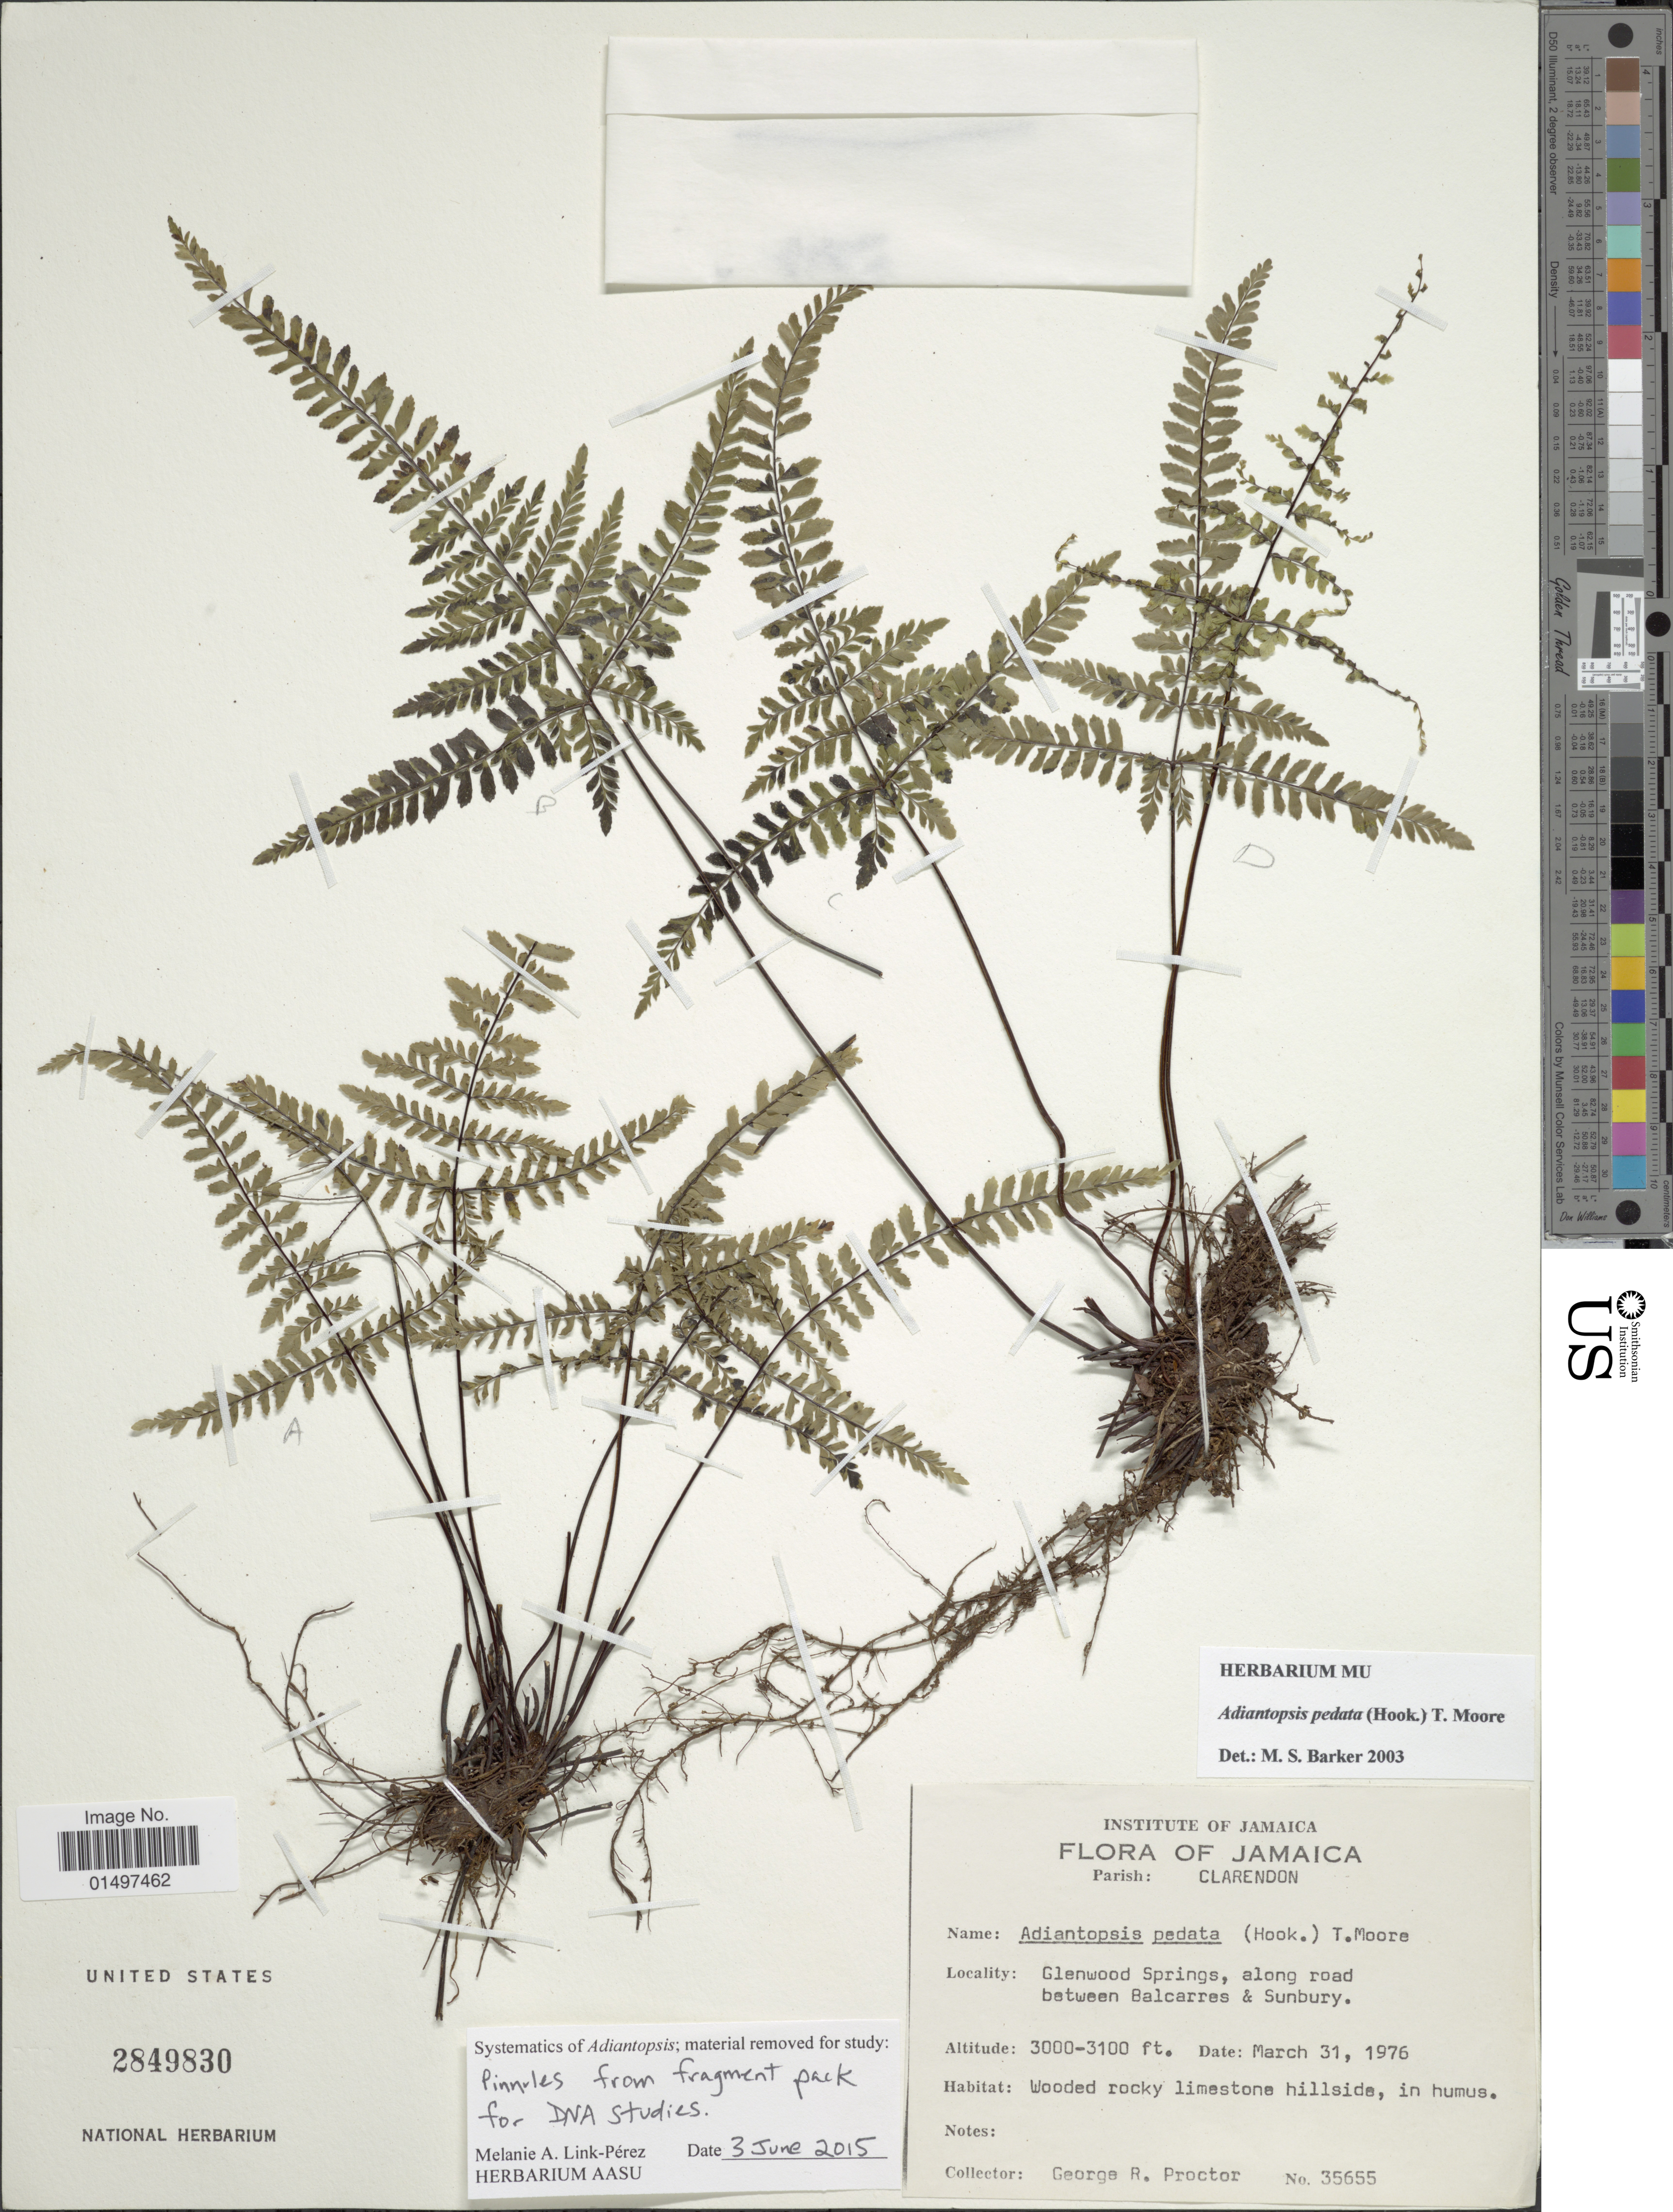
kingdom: Plantae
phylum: Tracheophyta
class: Polypodiopsida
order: Polypodiales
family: Pteridaceae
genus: Adiantopsis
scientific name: Adiantopsis pedata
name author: (Hook.) T. Moore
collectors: G. R. Proctor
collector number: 35655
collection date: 1976-03-31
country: Jamaica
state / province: Clarendon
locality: Parish: Clarendon. Glenwood Springs, along road between Balcarres & Sunbury.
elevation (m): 914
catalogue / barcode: US 2849830